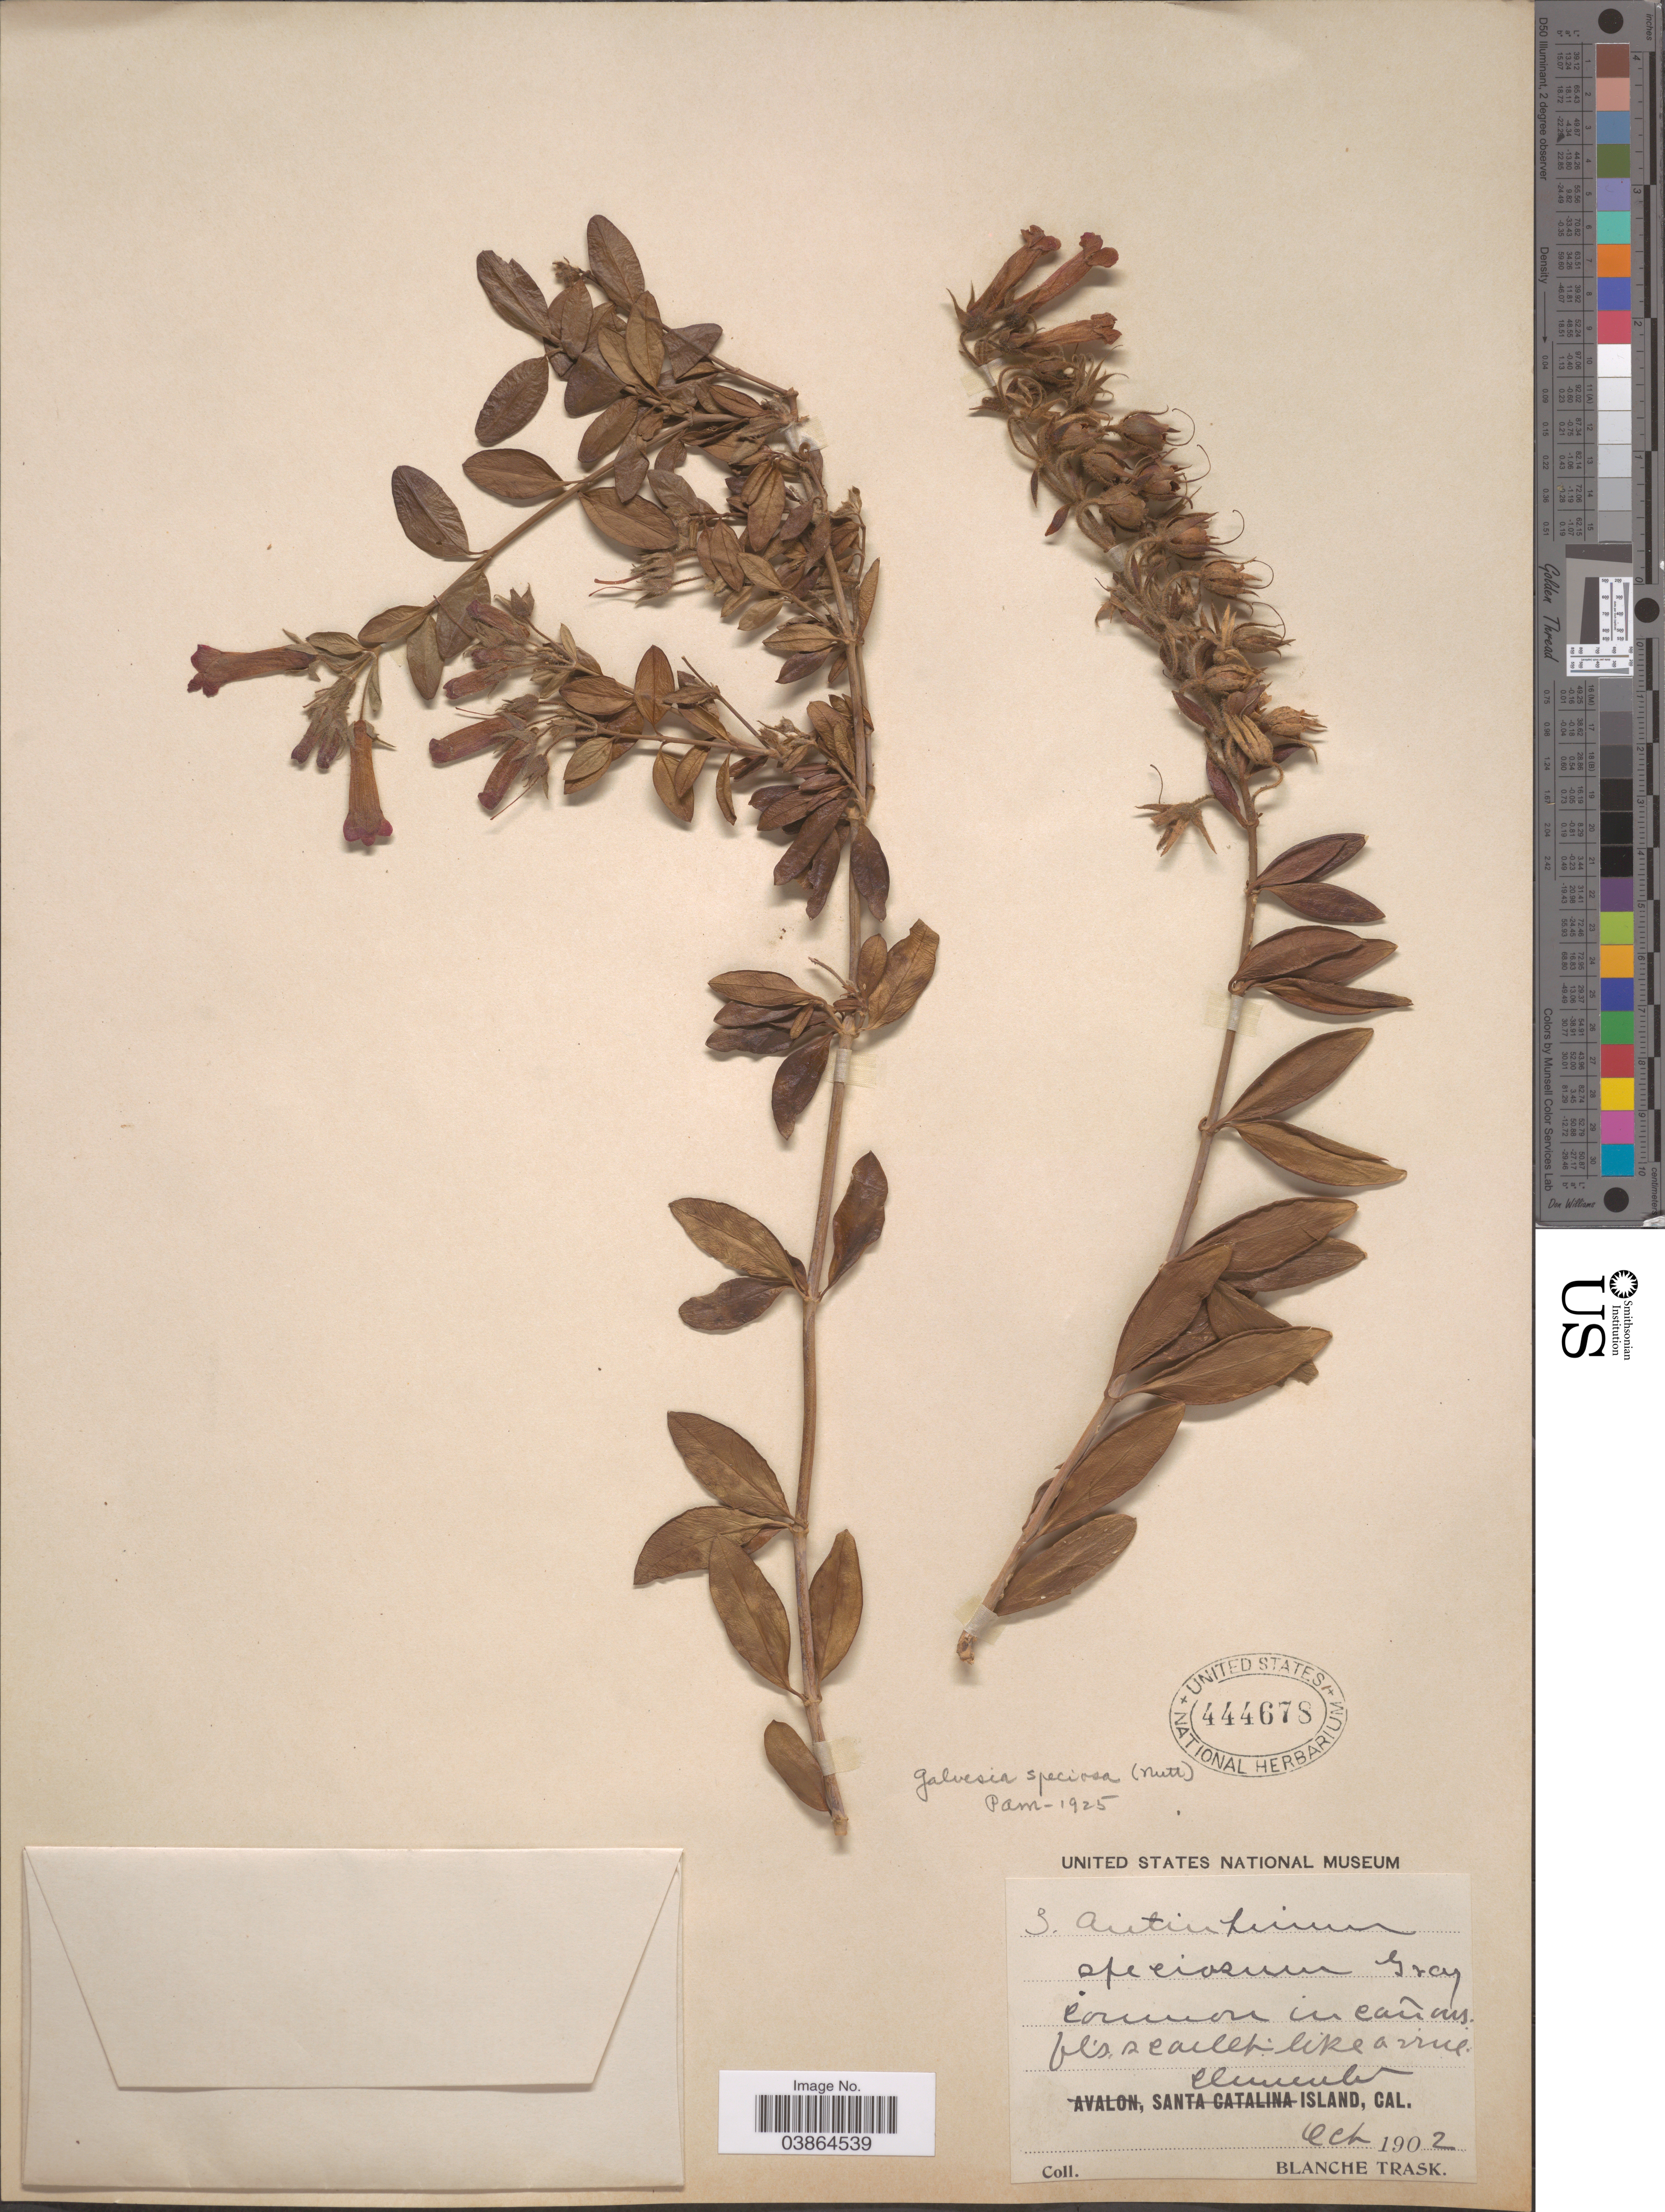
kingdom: Plantae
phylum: Tracheophyta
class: Magnoliopsida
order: Lamiales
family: Plantaginaceae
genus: Gambelia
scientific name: Gambelia speciosa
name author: Nutt.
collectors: B. Trask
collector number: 3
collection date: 1902-10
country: United States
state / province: California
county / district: Orange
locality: Clemente Island.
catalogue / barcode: US 444678